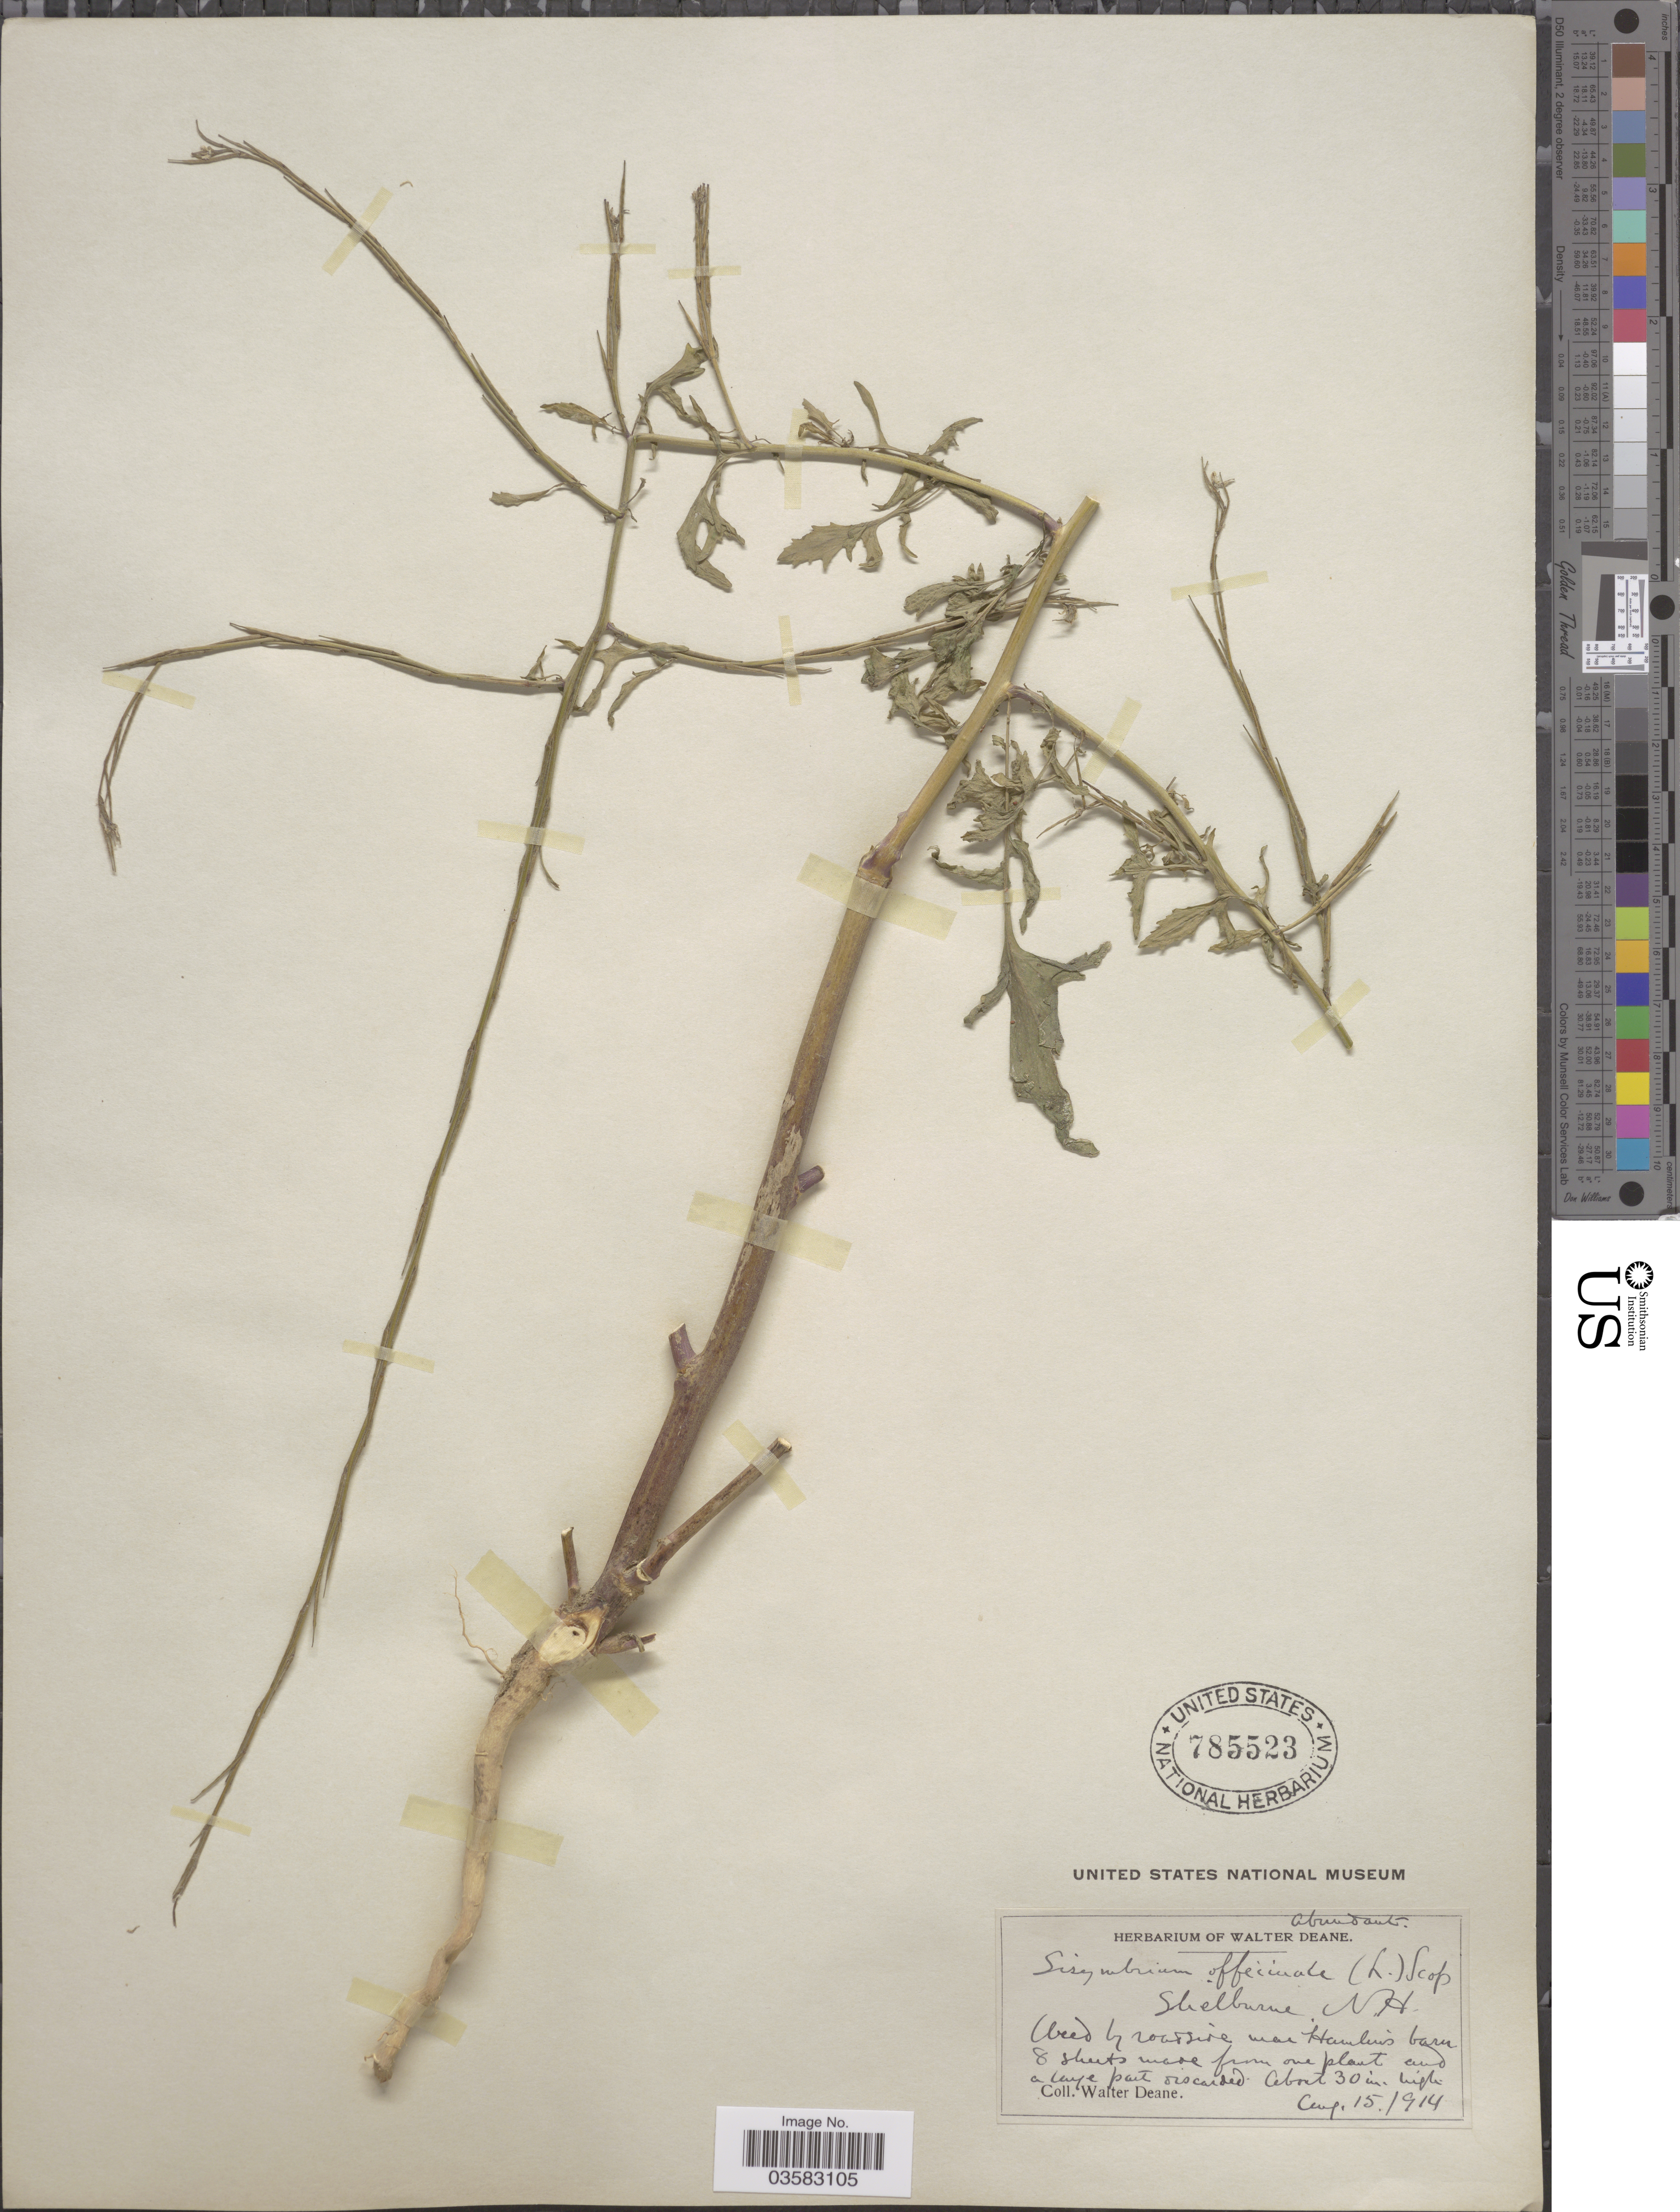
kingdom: Plantae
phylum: Tracheophyta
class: Magnoliopsida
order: Brassicales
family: Brassicaceae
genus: Sisymbrium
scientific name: Sisymbrium officinale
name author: (L.) Scop.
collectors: W. Deane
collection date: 1914-08-15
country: United States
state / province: New Hampshire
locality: Shelburne, N.H. Weed by roadside near Hamlin's barn.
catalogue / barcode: US 785523